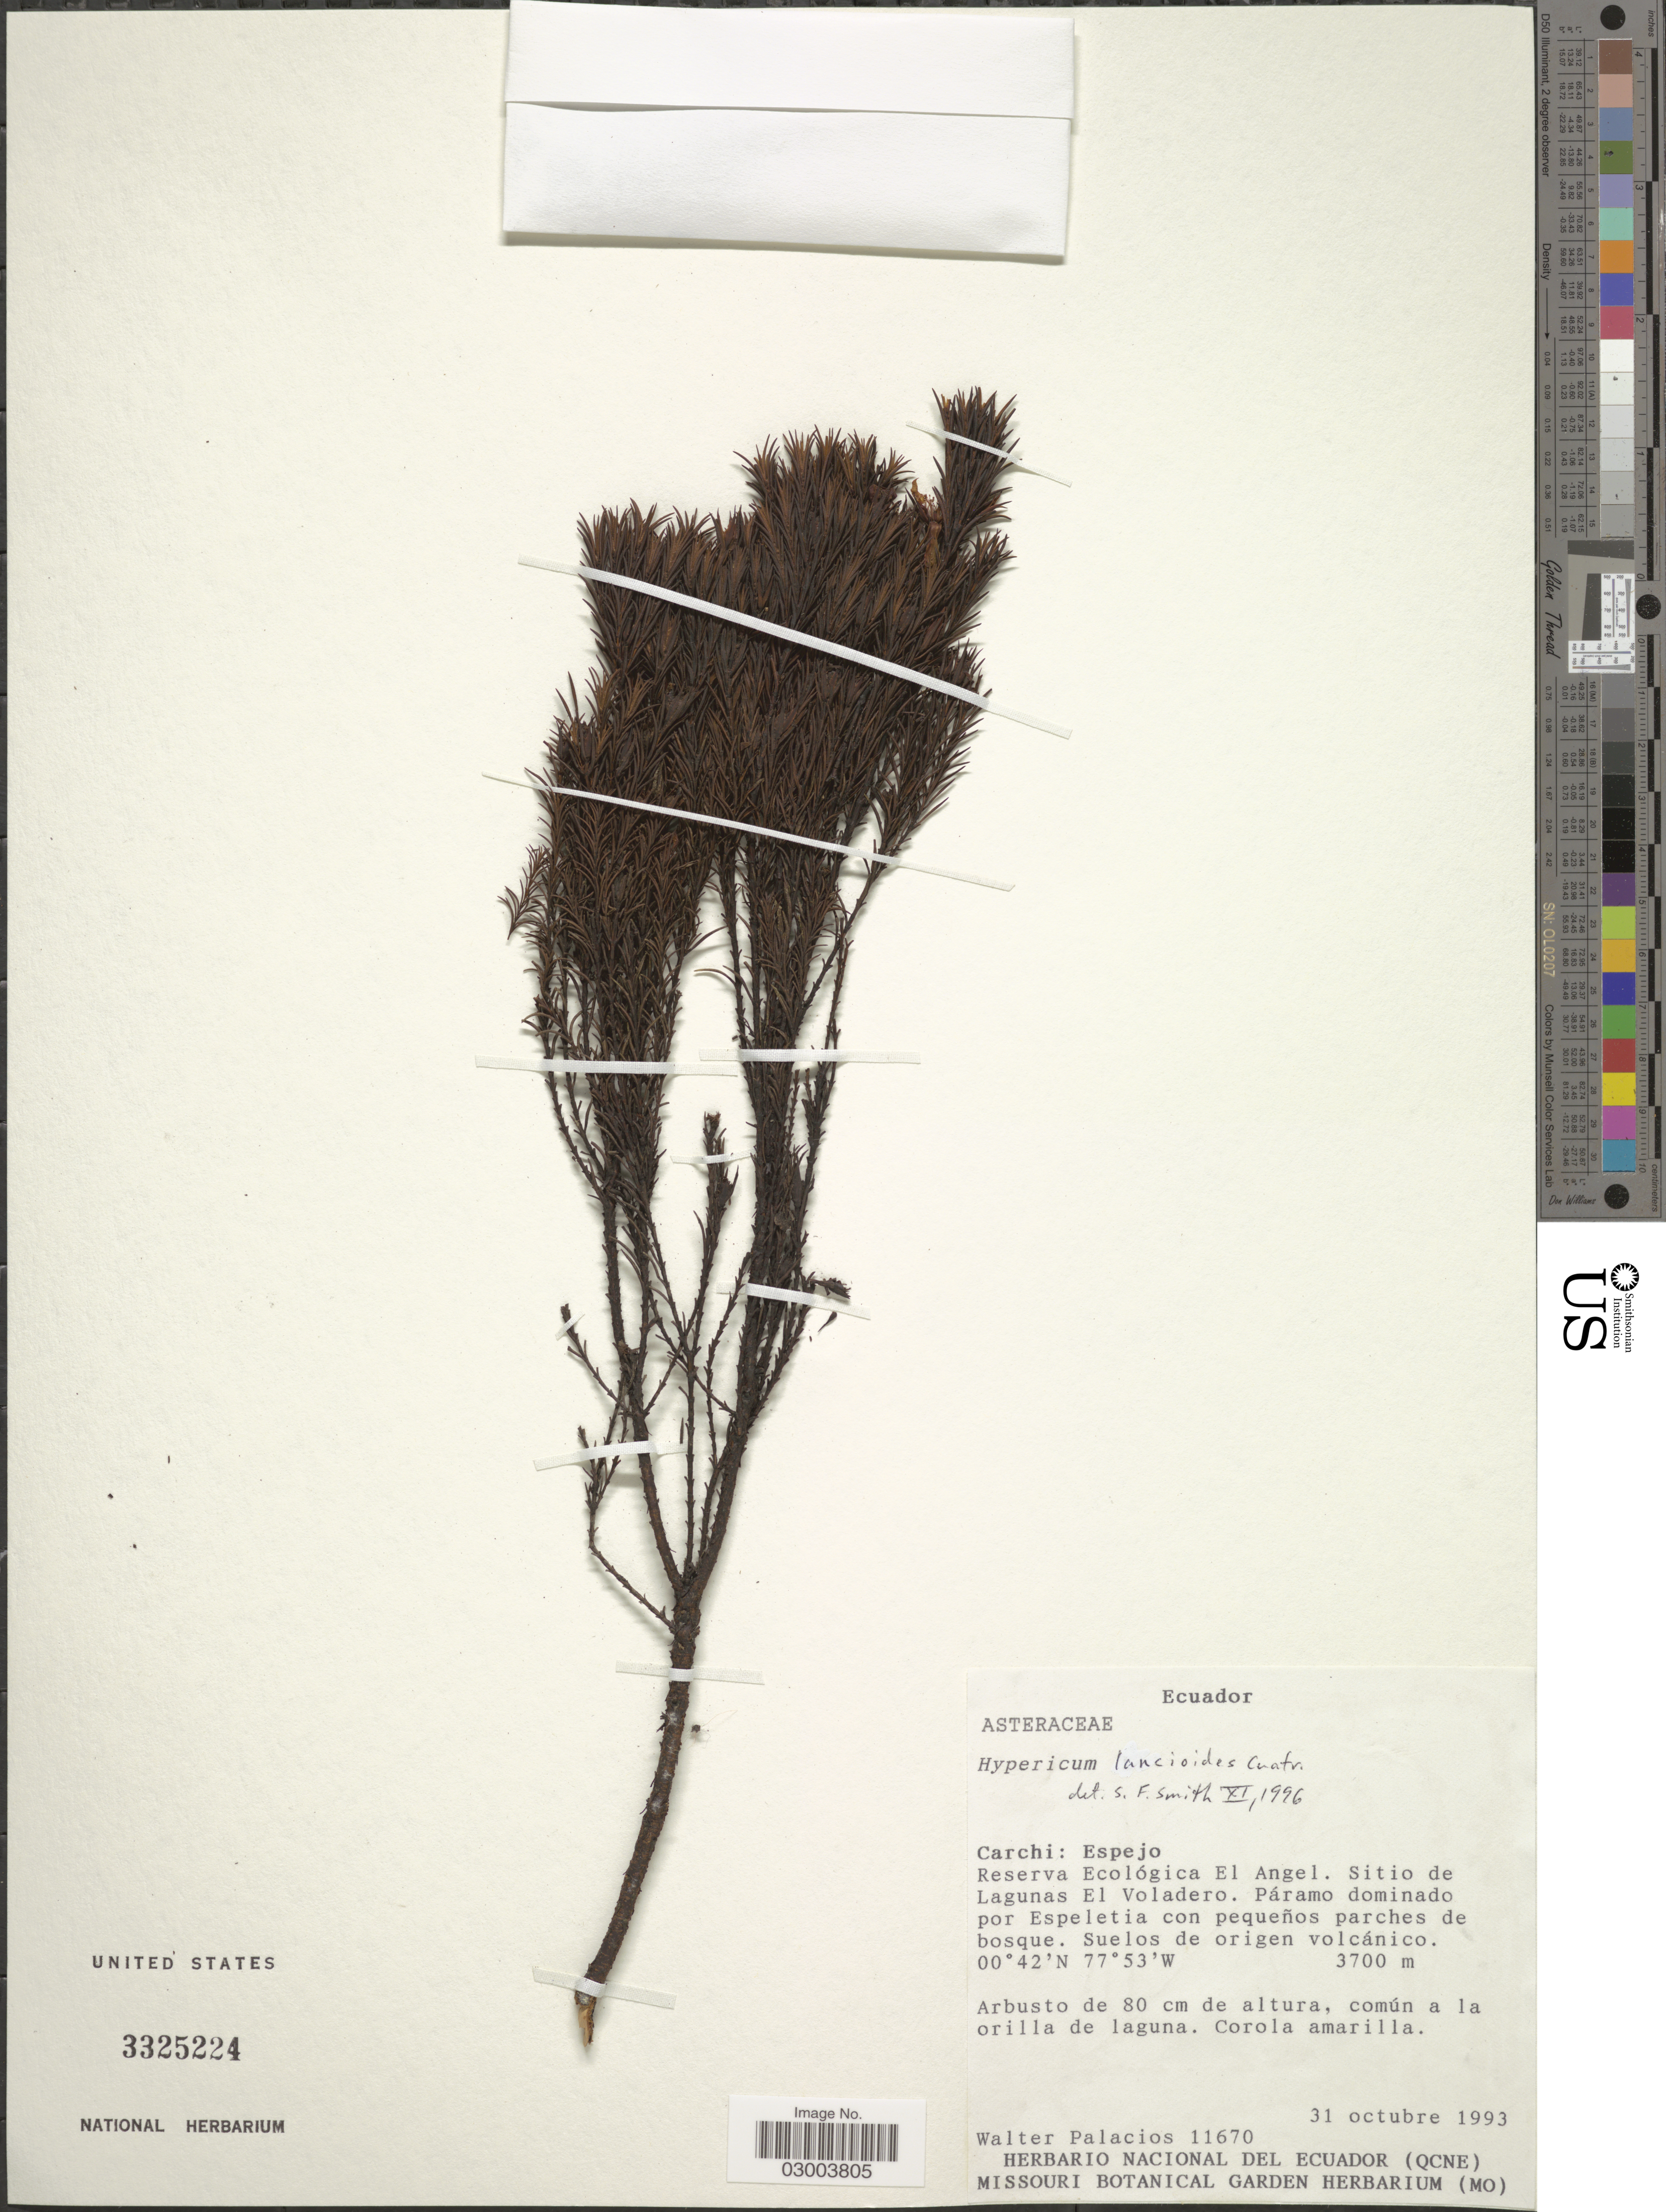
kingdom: Plantae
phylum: Tracheophyta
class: Magnoliopsida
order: Malpighiales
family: Hypericaceae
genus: Hypericum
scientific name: Hypericum lancioides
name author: Cuatrec.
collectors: W. Palacios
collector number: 11670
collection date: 1993-10-31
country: Ecuador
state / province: Carchi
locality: Espejo, Reserva Ecológica El Angel. Sitio de Lagunas El Voladero. Páramo dominado por Espeletia con pequeños parches de bosque.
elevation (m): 3700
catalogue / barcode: US 3325224